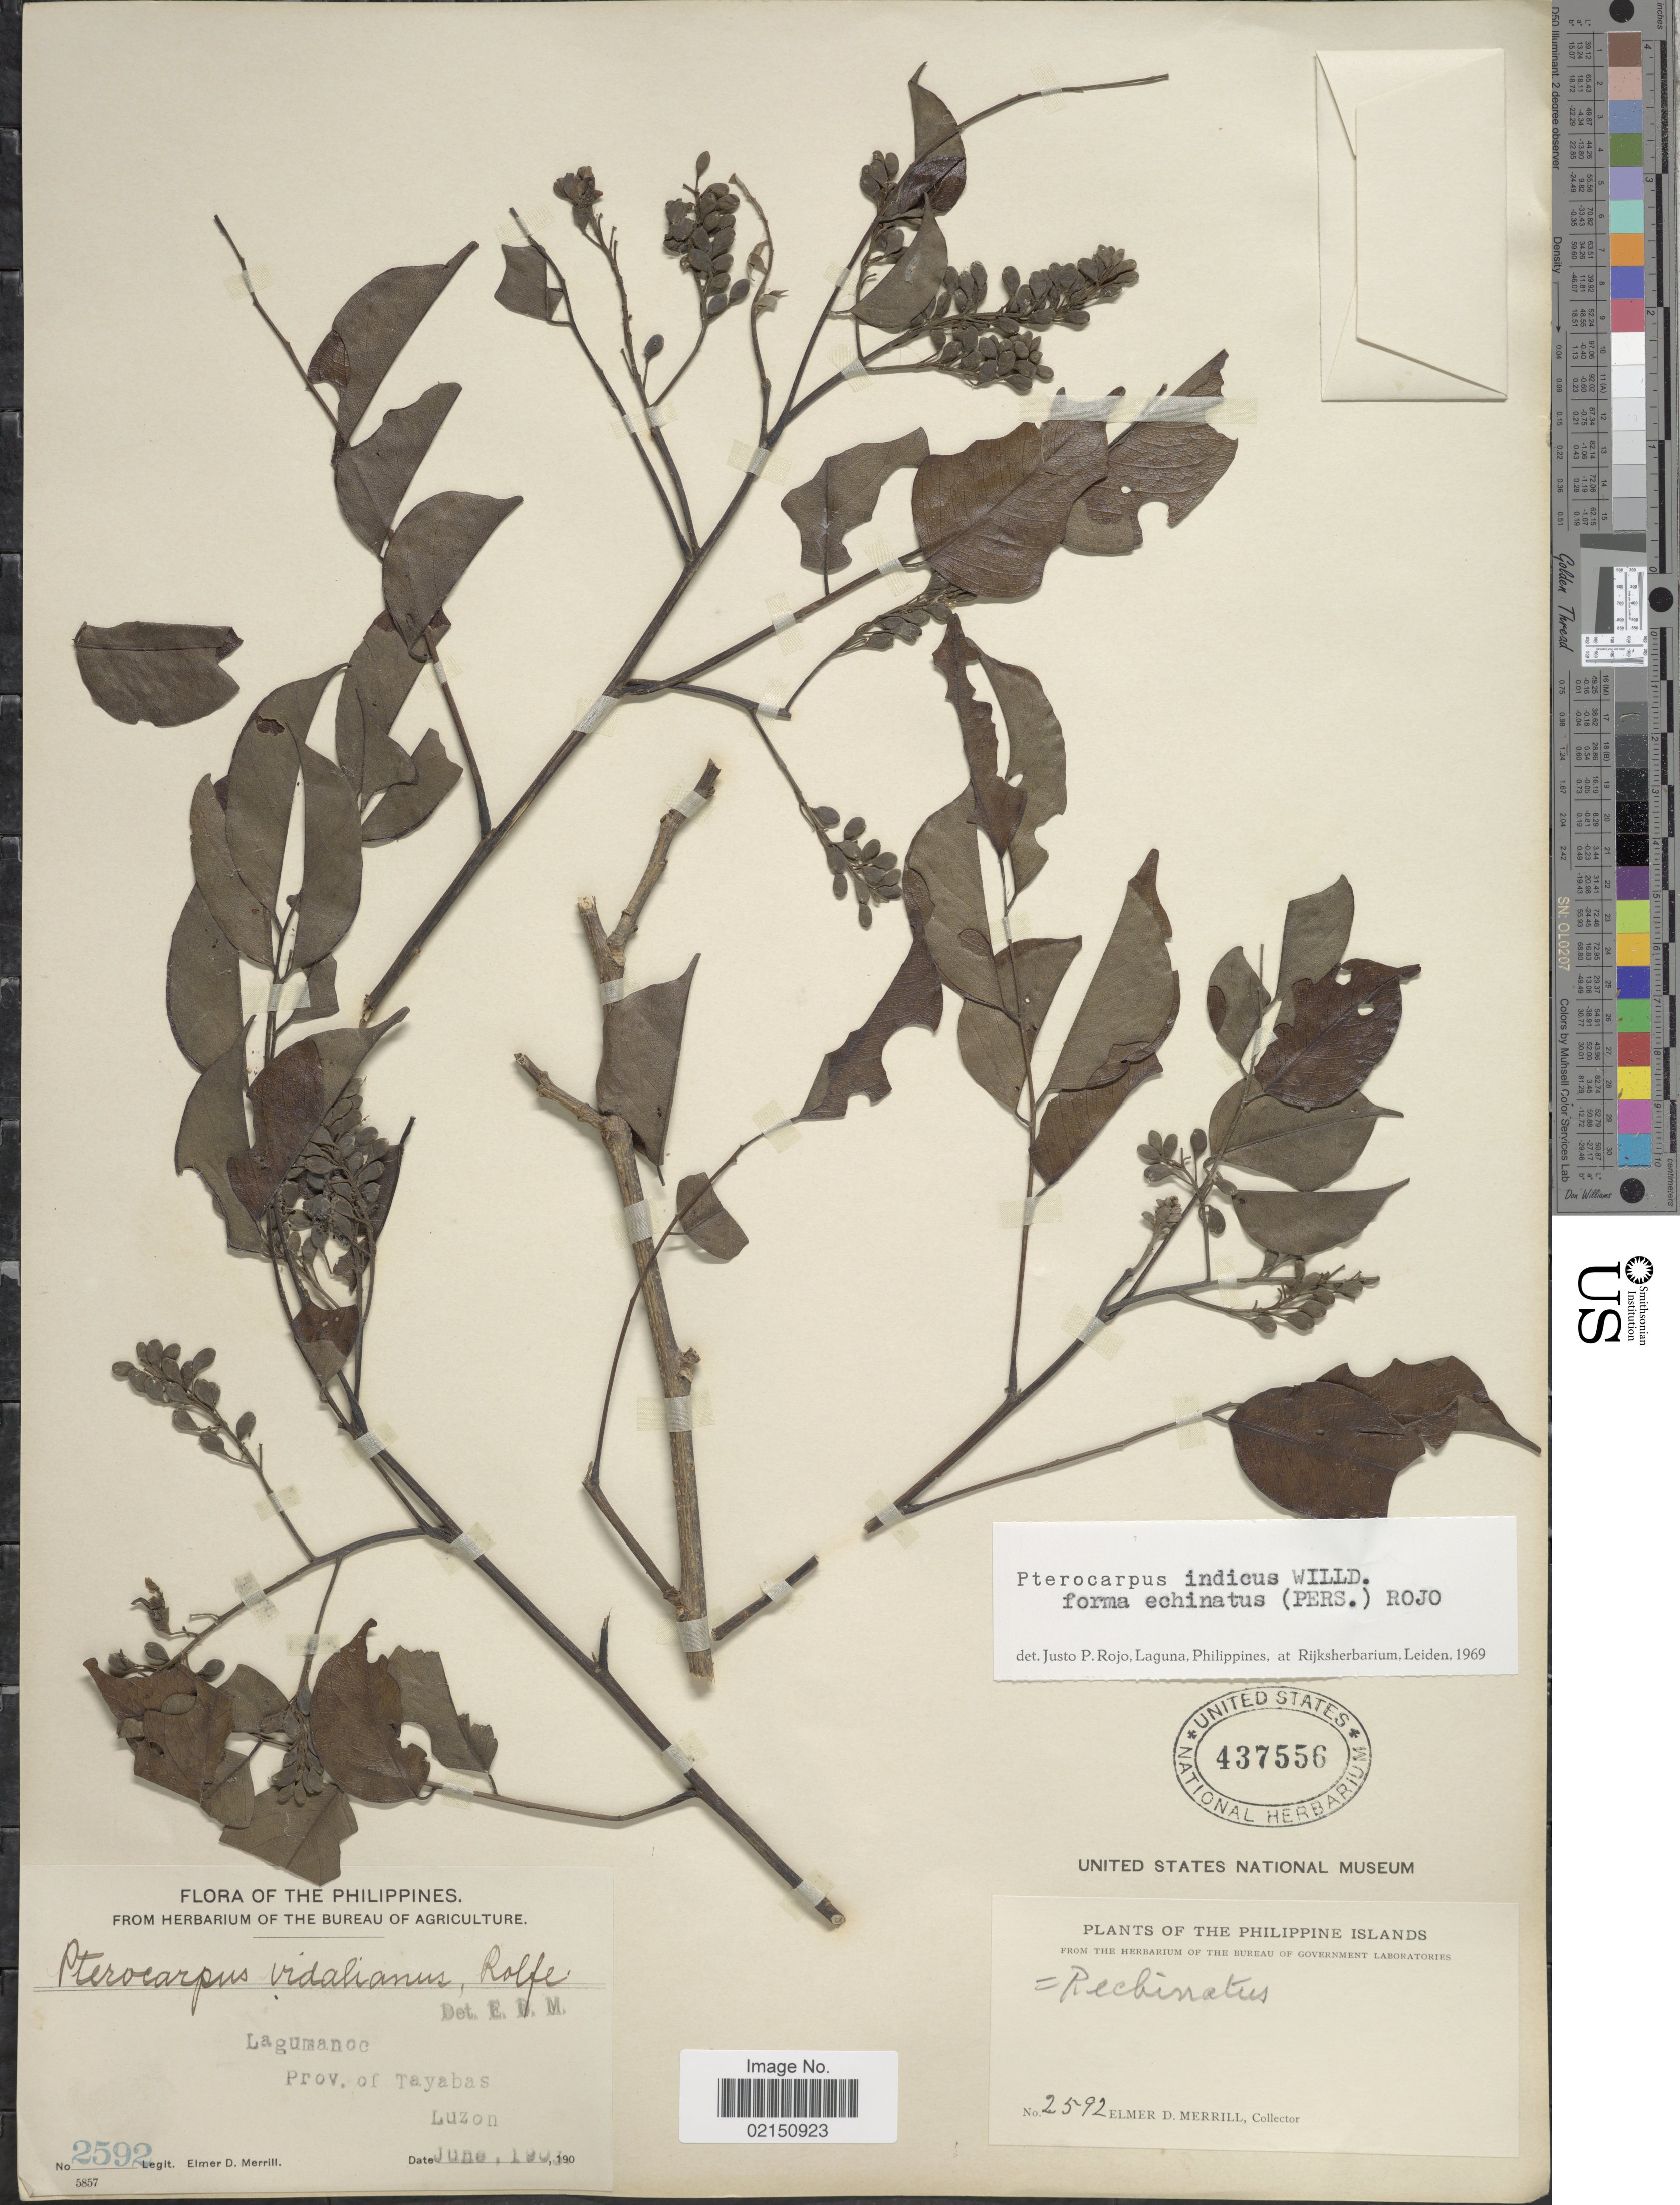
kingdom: Plantae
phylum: Tracheophyta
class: Magnoliopsida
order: Fabales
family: Fabaceae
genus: Pterocarpus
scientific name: Pterocarpus echinatus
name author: Pers.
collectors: E. D. Merrill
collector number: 2592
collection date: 1903-06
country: Philippines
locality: The Philippine Islands, Lagumanoc, Prov. of Tayabas, Luzon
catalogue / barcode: US 437556